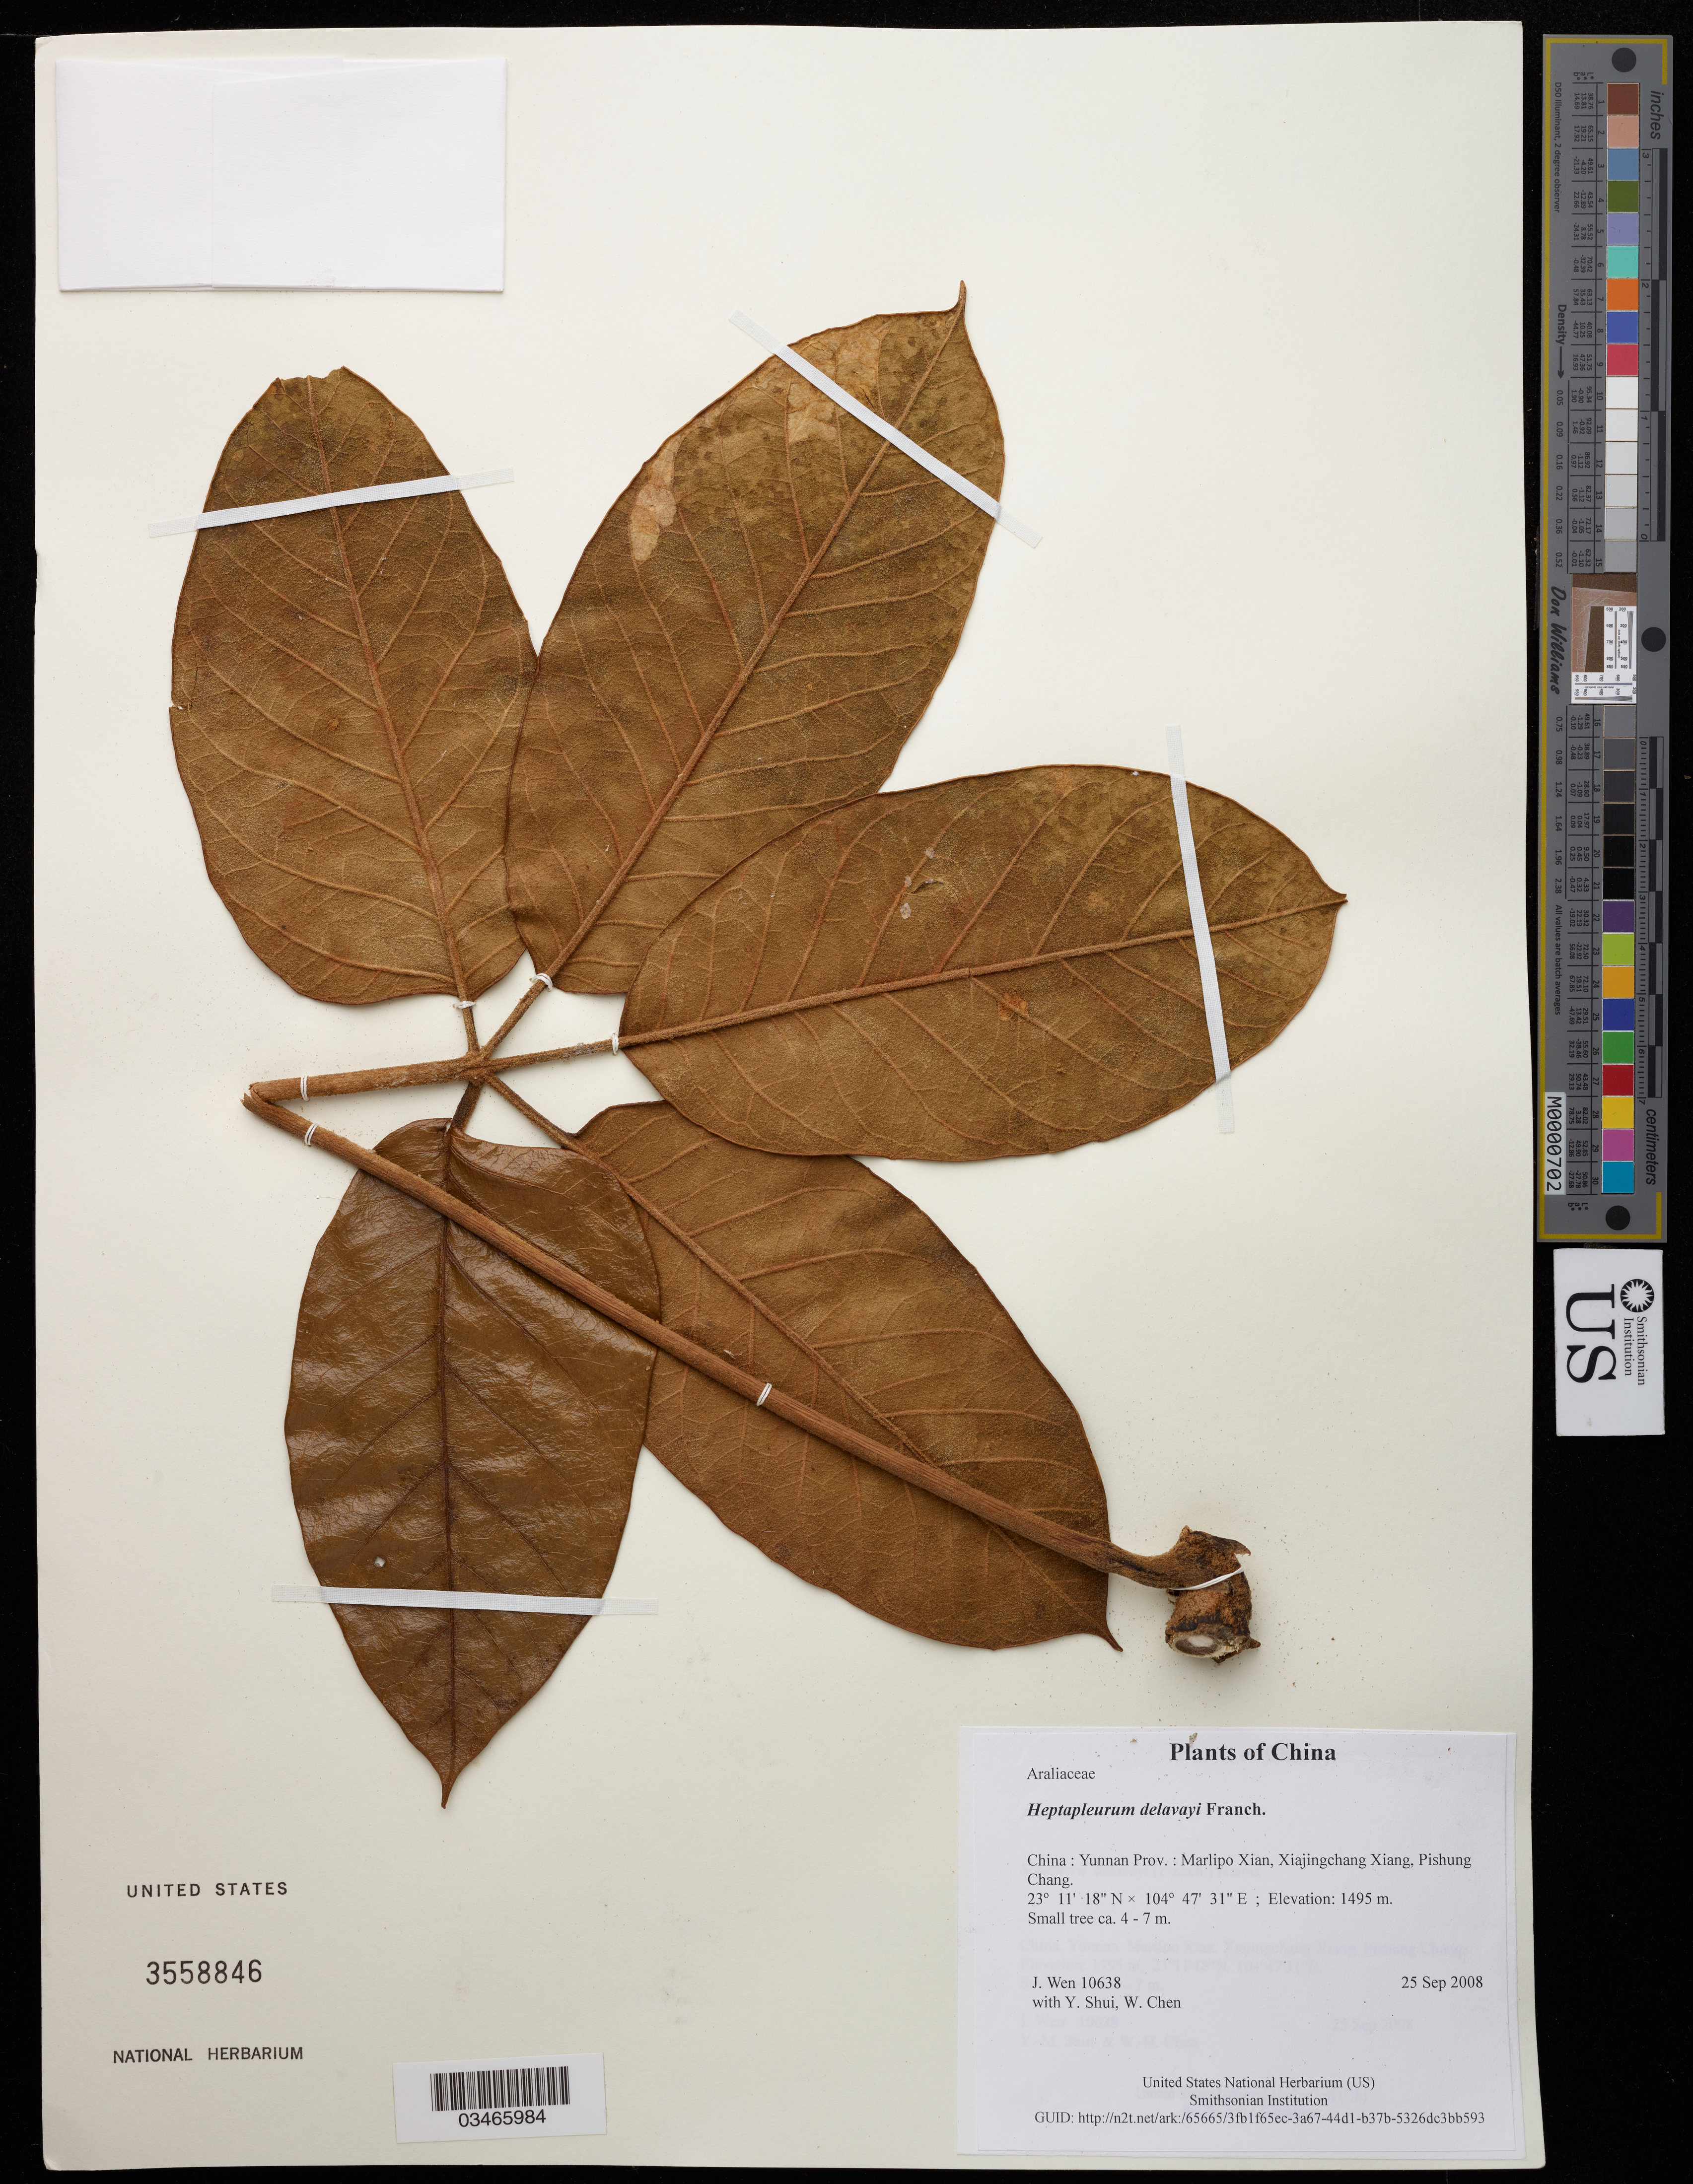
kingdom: Plantae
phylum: Tracheophyta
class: Magnoliopsida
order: Vitales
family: Vitaceae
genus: Parthenocissus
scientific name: Parthenocissus himalayana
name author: (Royle) Planch.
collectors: J. Wen, Y. Shui & W. Chen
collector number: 10635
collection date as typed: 25 Sep 2008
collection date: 2008-09-25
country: China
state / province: Yunnan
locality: Marlipo Xian, Xiajingchang Xiang, Zhongzhai Chun, Hongshuiba, Yanyang Cave (Ram Cave).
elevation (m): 1895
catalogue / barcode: US 3558846